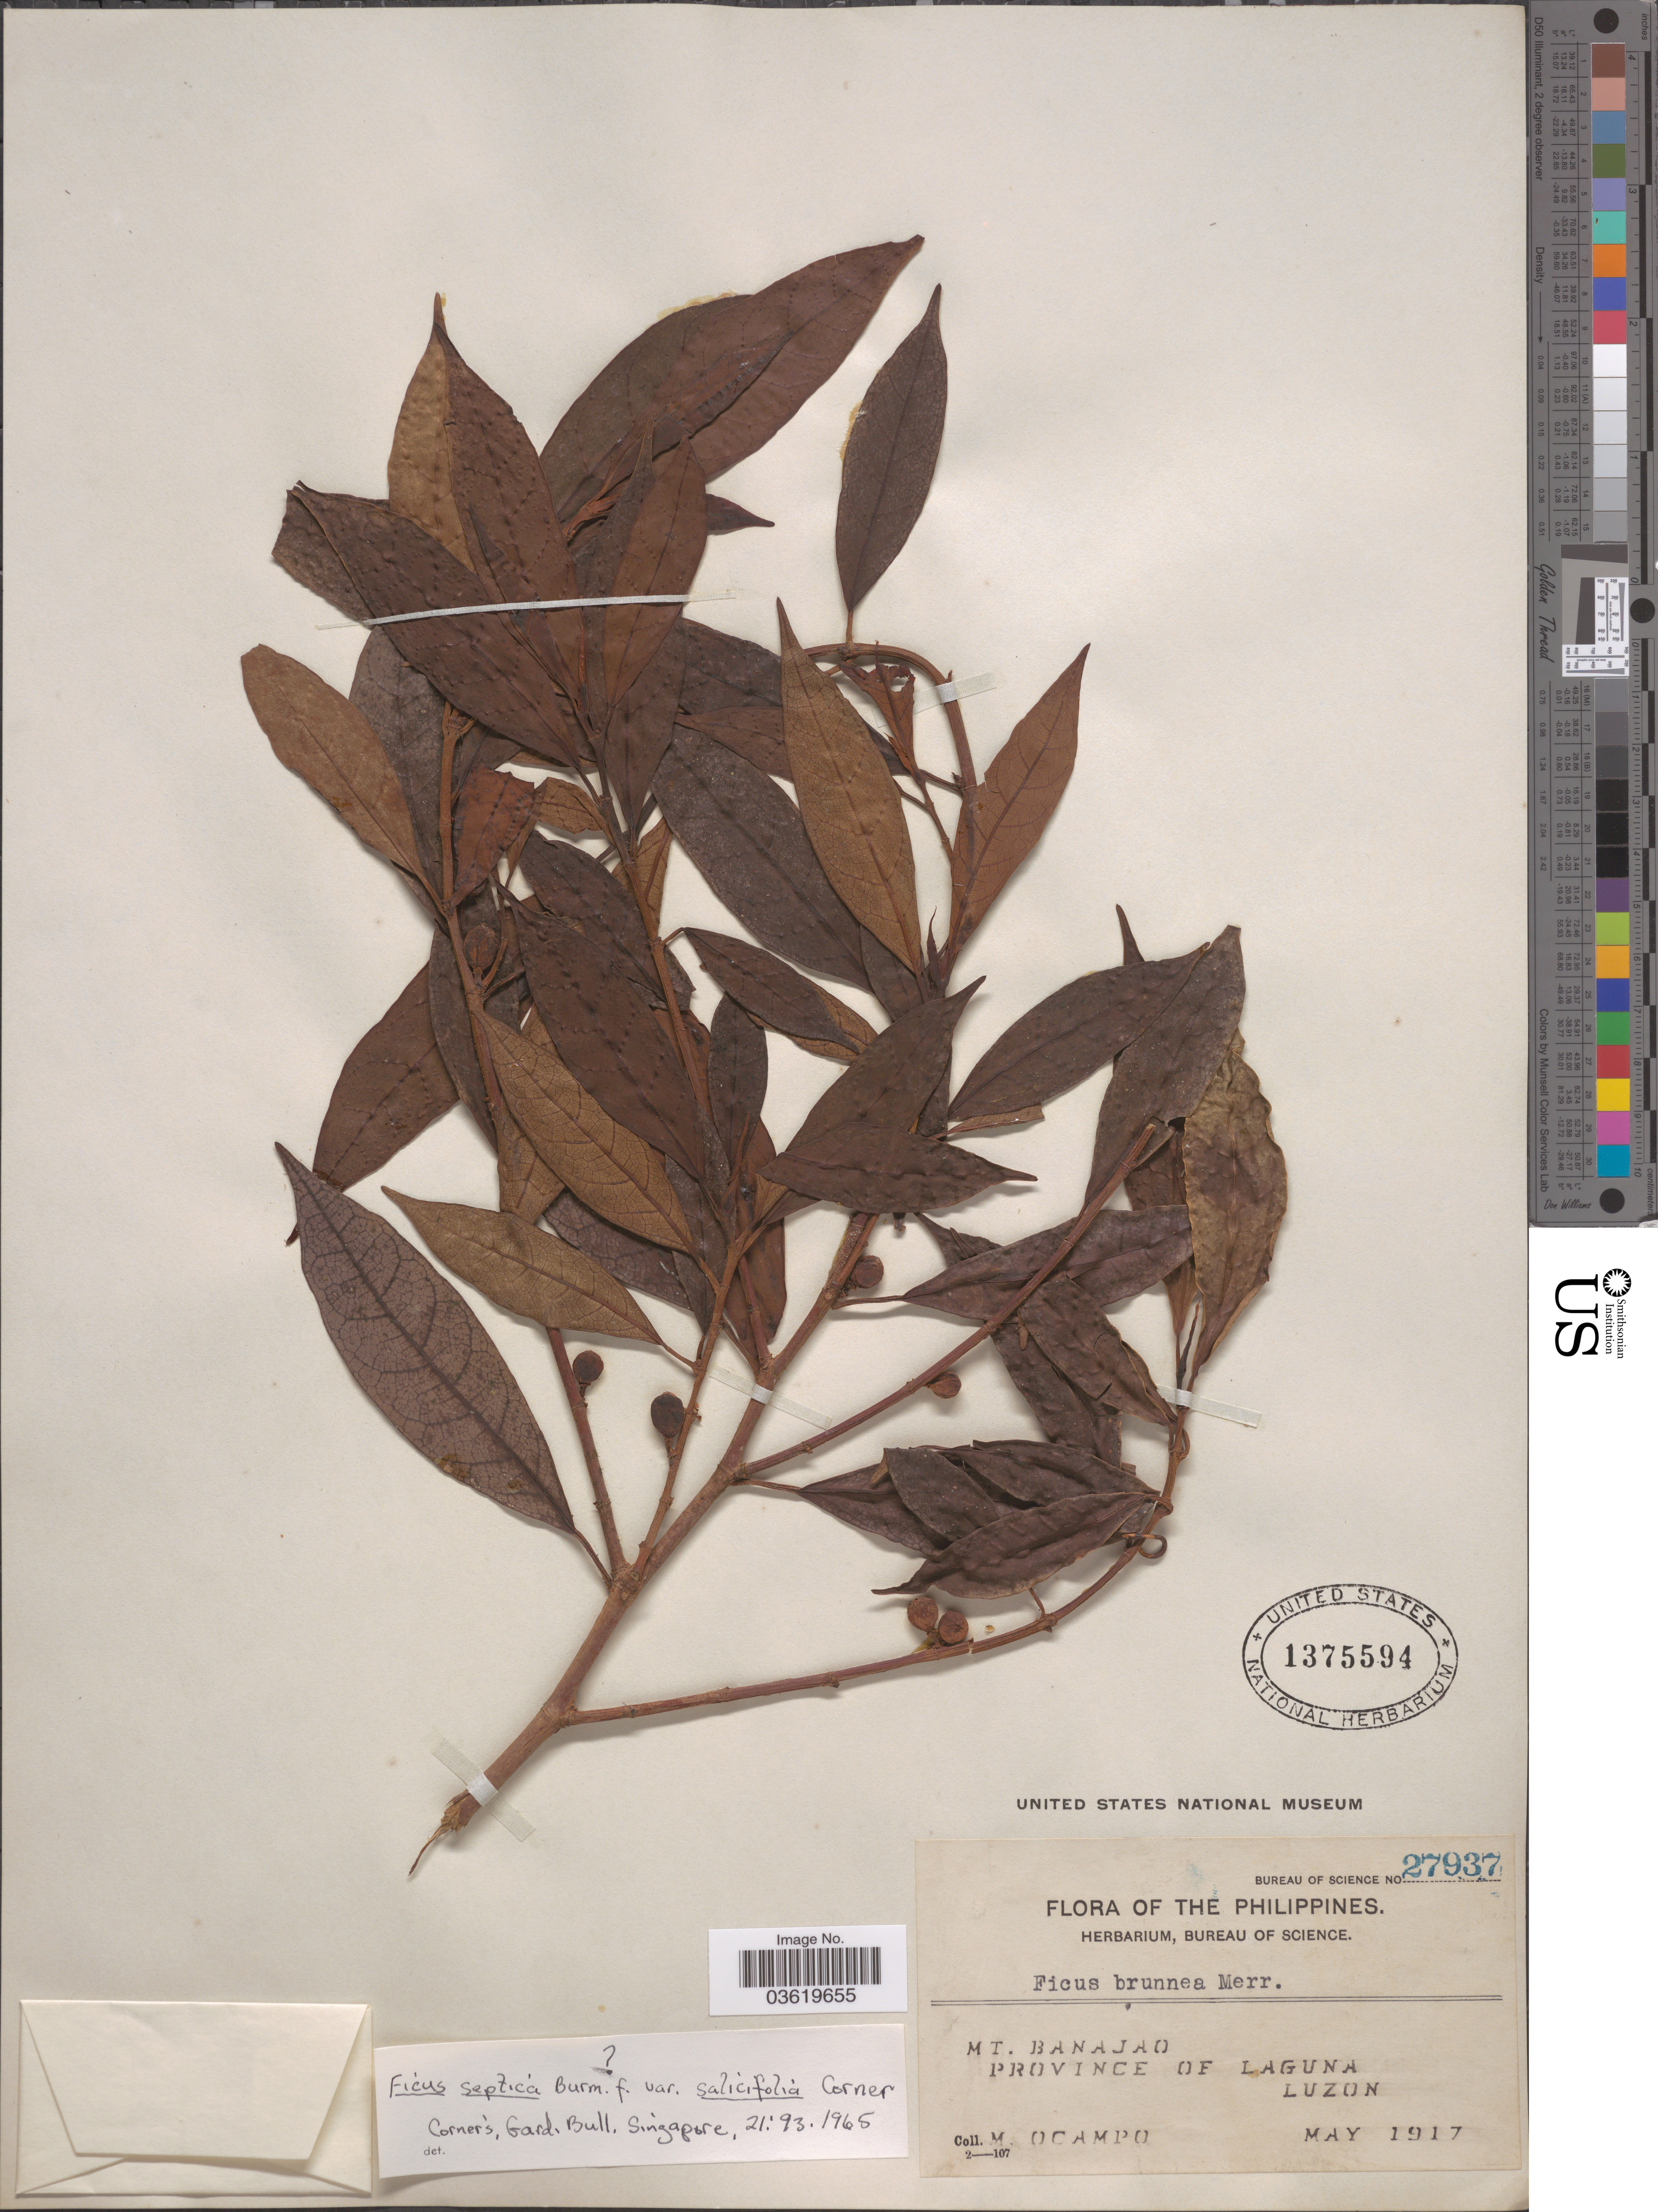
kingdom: Plantae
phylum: Tracheophyta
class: Magnoliopsida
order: Rosales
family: Moraceae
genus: Ficus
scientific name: Ficus septica var. salicifolia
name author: Corner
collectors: M. Ocampo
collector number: Bureau of Science 27937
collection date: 1917-05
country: Philippines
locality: Mt. Banajao. Province of Laguna. Luzon.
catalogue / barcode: US 1375594